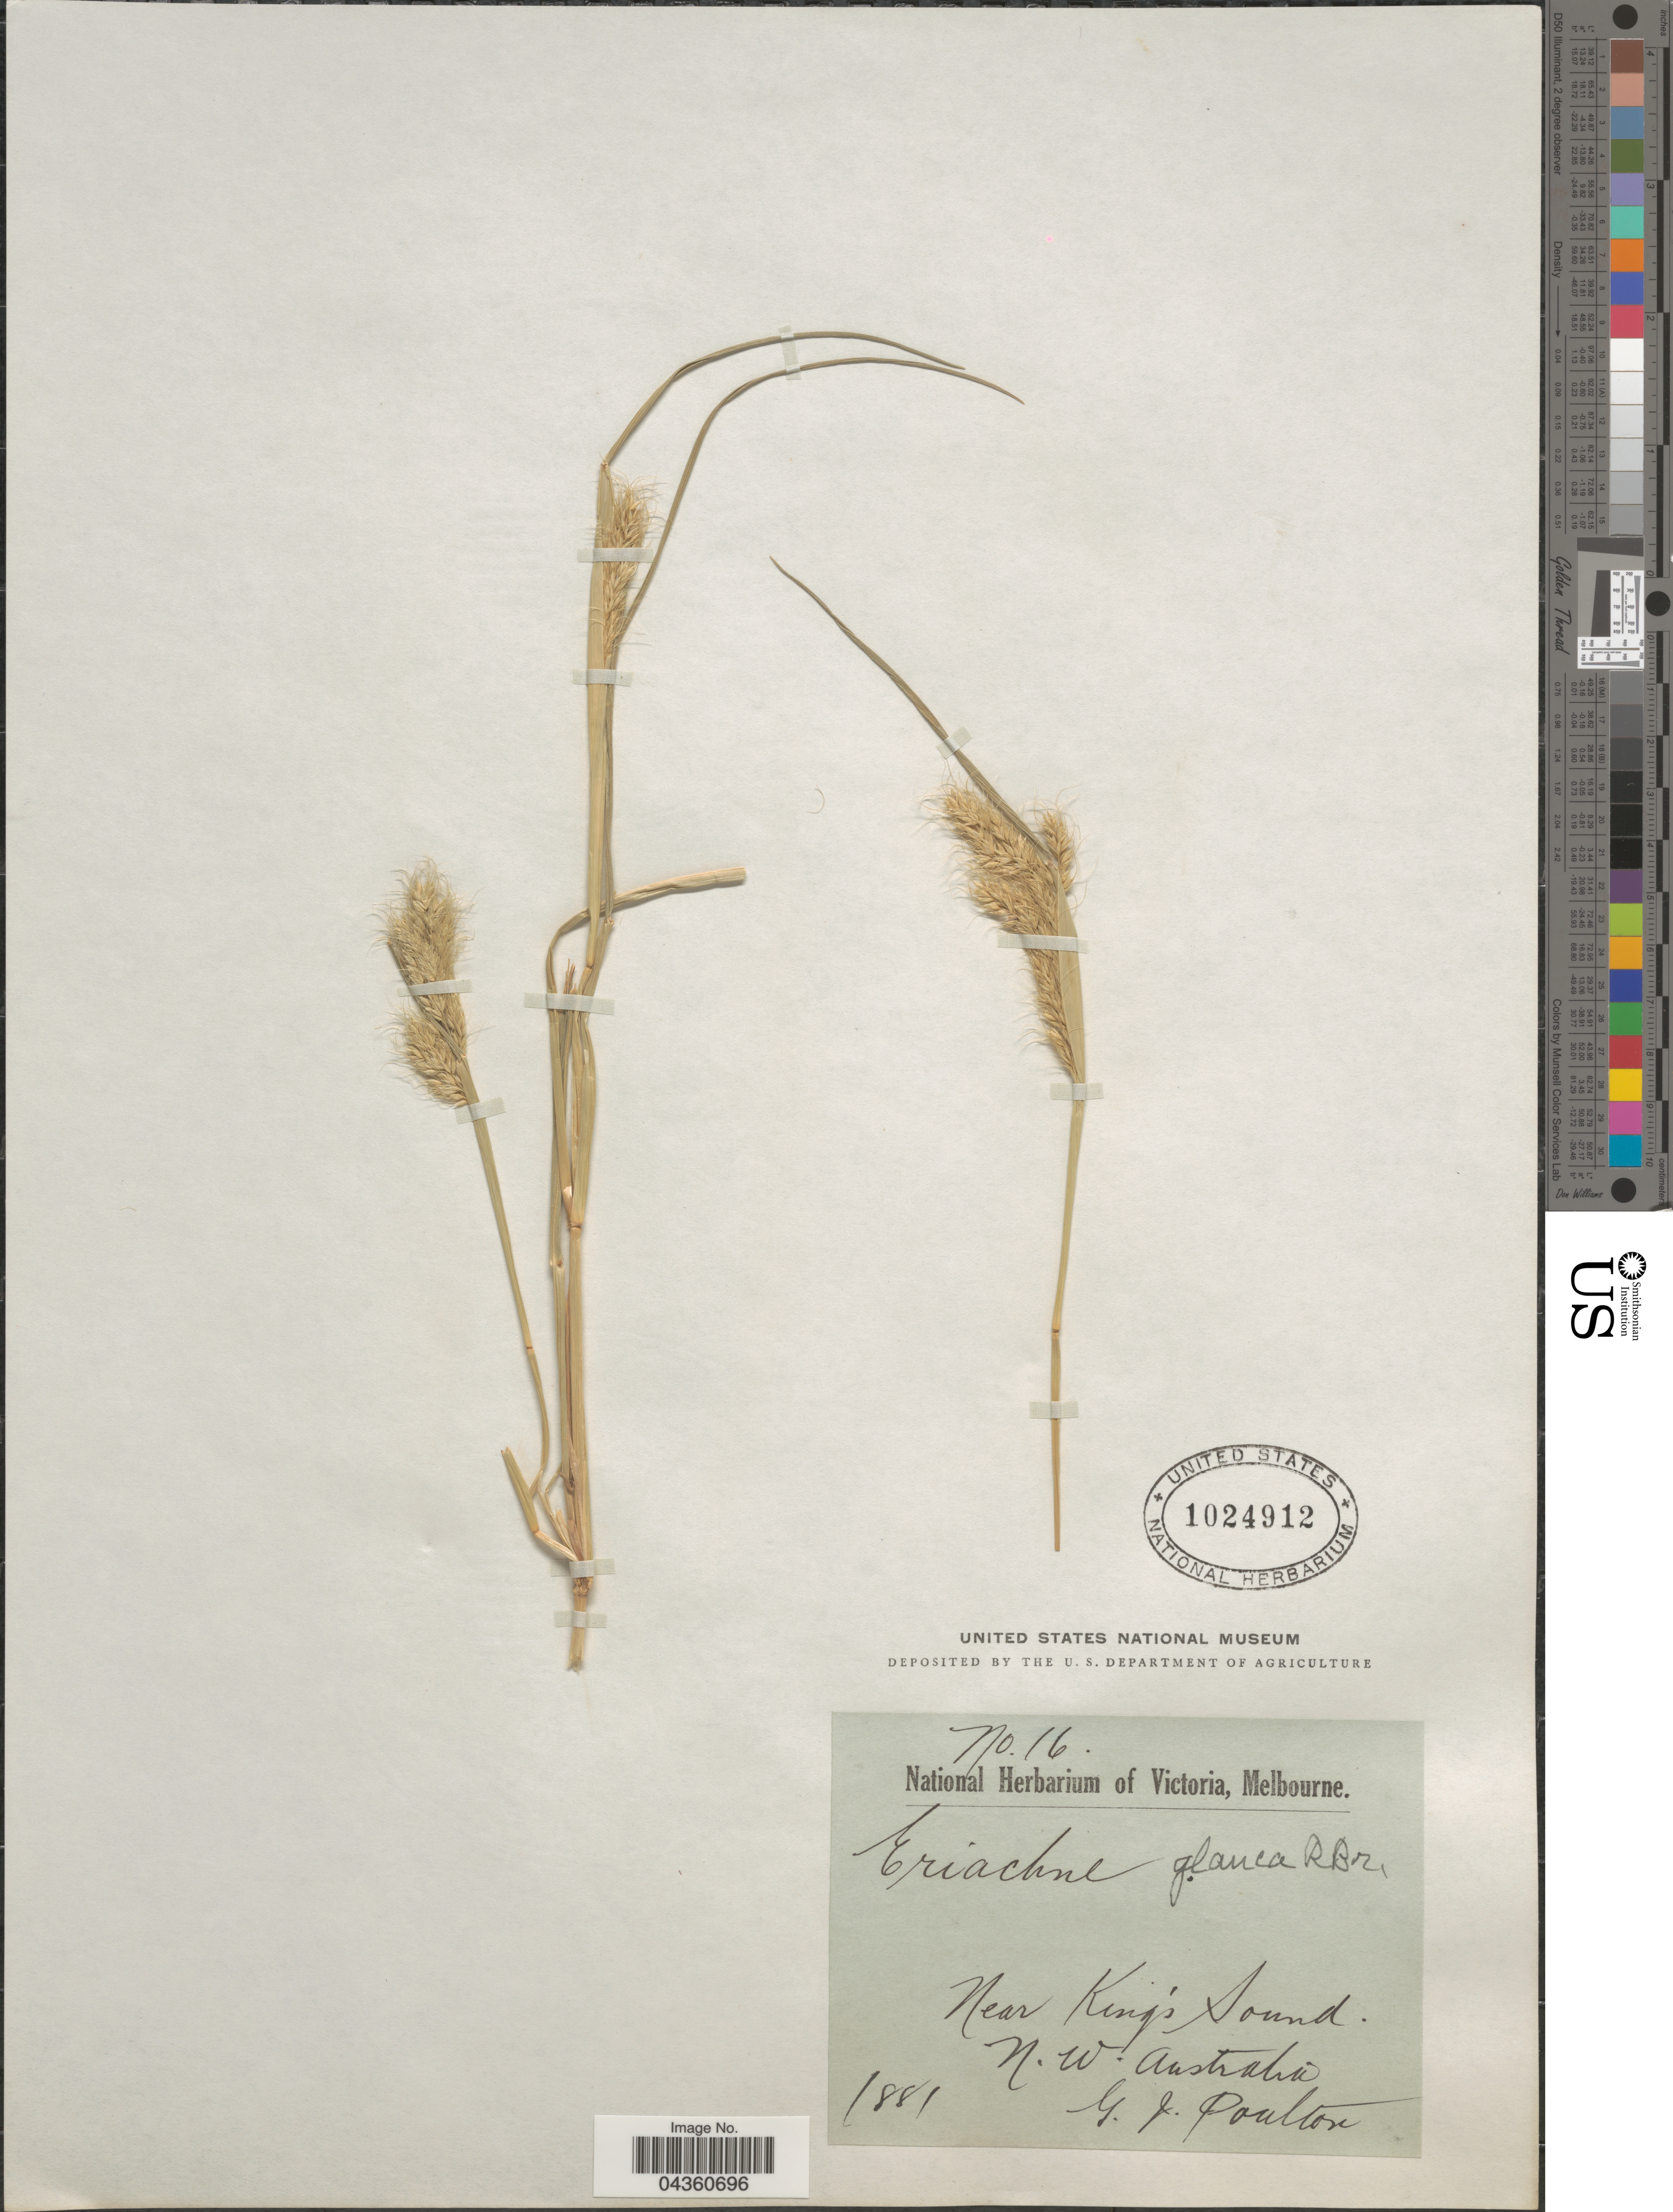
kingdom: Plantae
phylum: Tracheophyta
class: Liliopsida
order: Poales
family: Poaceae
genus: Eriachne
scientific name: Eriachne glauca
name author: R. Br.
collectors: G. Poulton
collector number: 16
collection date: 1881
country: Australia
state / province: Western Australia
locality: Near King's Sound. N. W. Australia.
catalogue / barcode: US 1024912